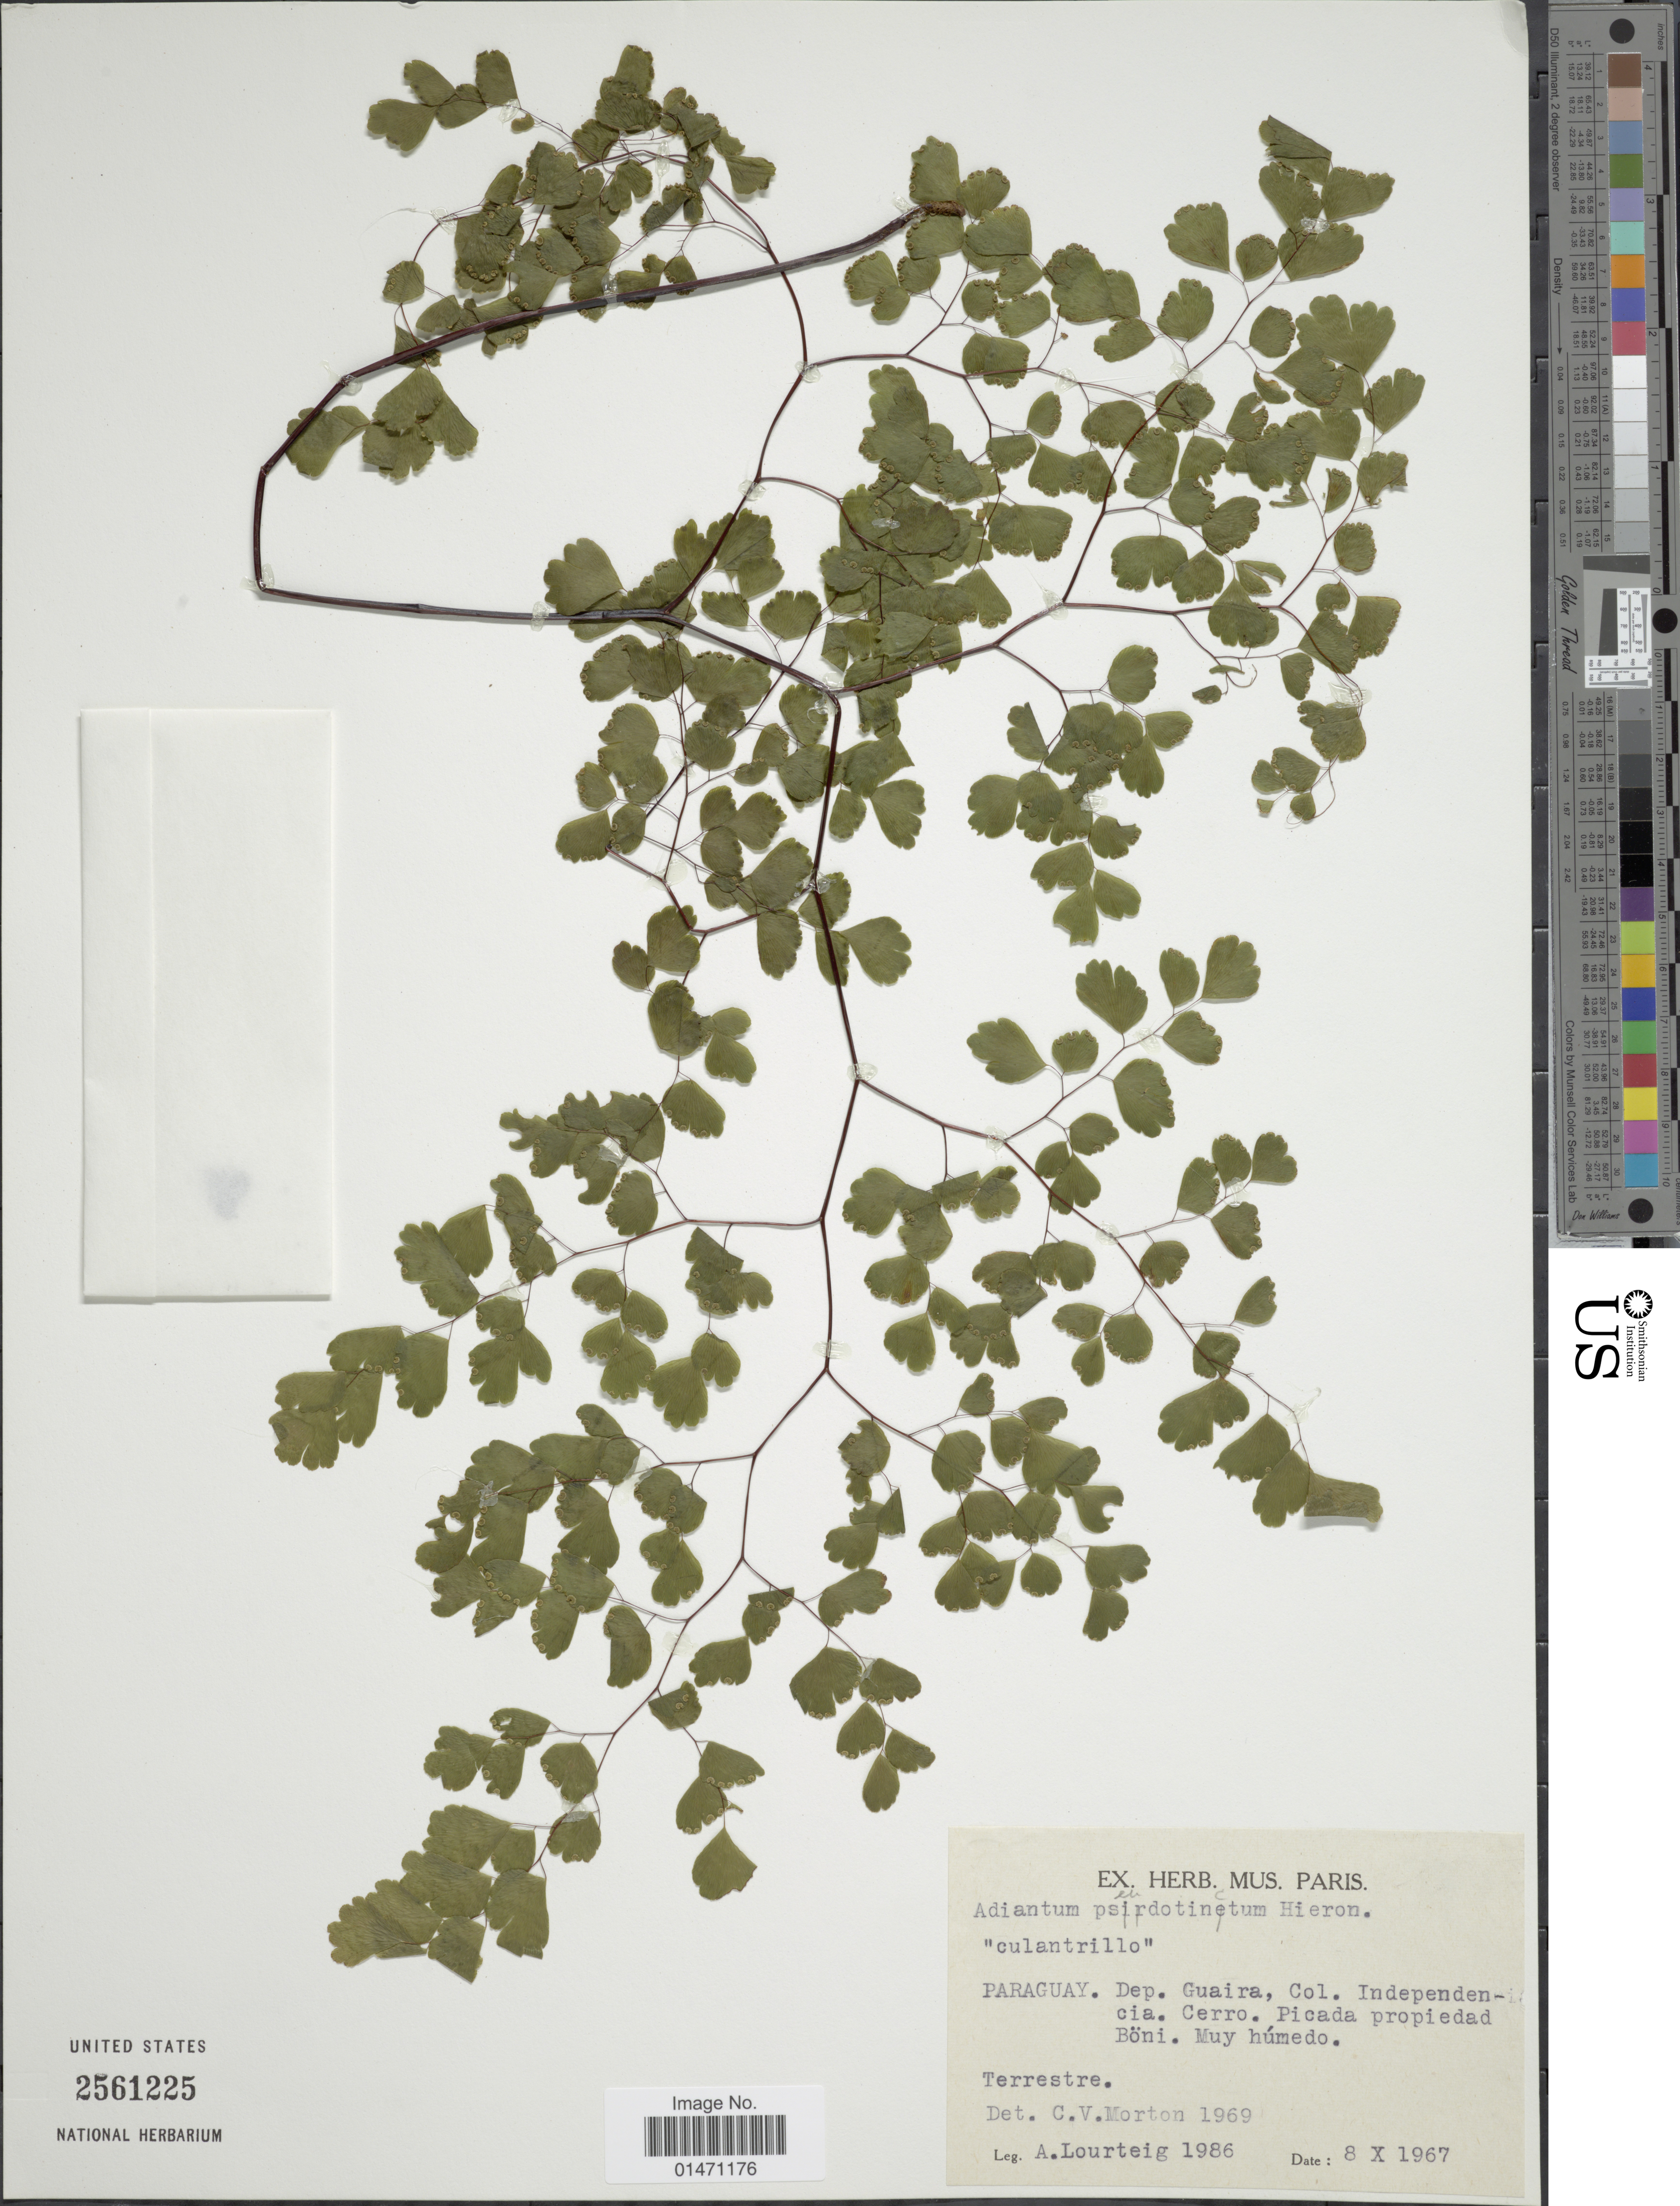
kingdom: Plantae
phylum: Tracheophyta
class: Polypodiopsida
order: Polypodiales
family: Pteridaceae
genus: Adiantum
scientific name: Adiantum pseudotinctum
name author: Hieron.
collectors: A. Lourteig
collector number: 1986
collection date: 1967-10-08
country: Paraguay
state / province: Guaira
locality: Paraguay, dep. Guaira, col. Independencia. cerro. picada propiedad Boni, Muy humedo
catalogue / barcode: US 2561225